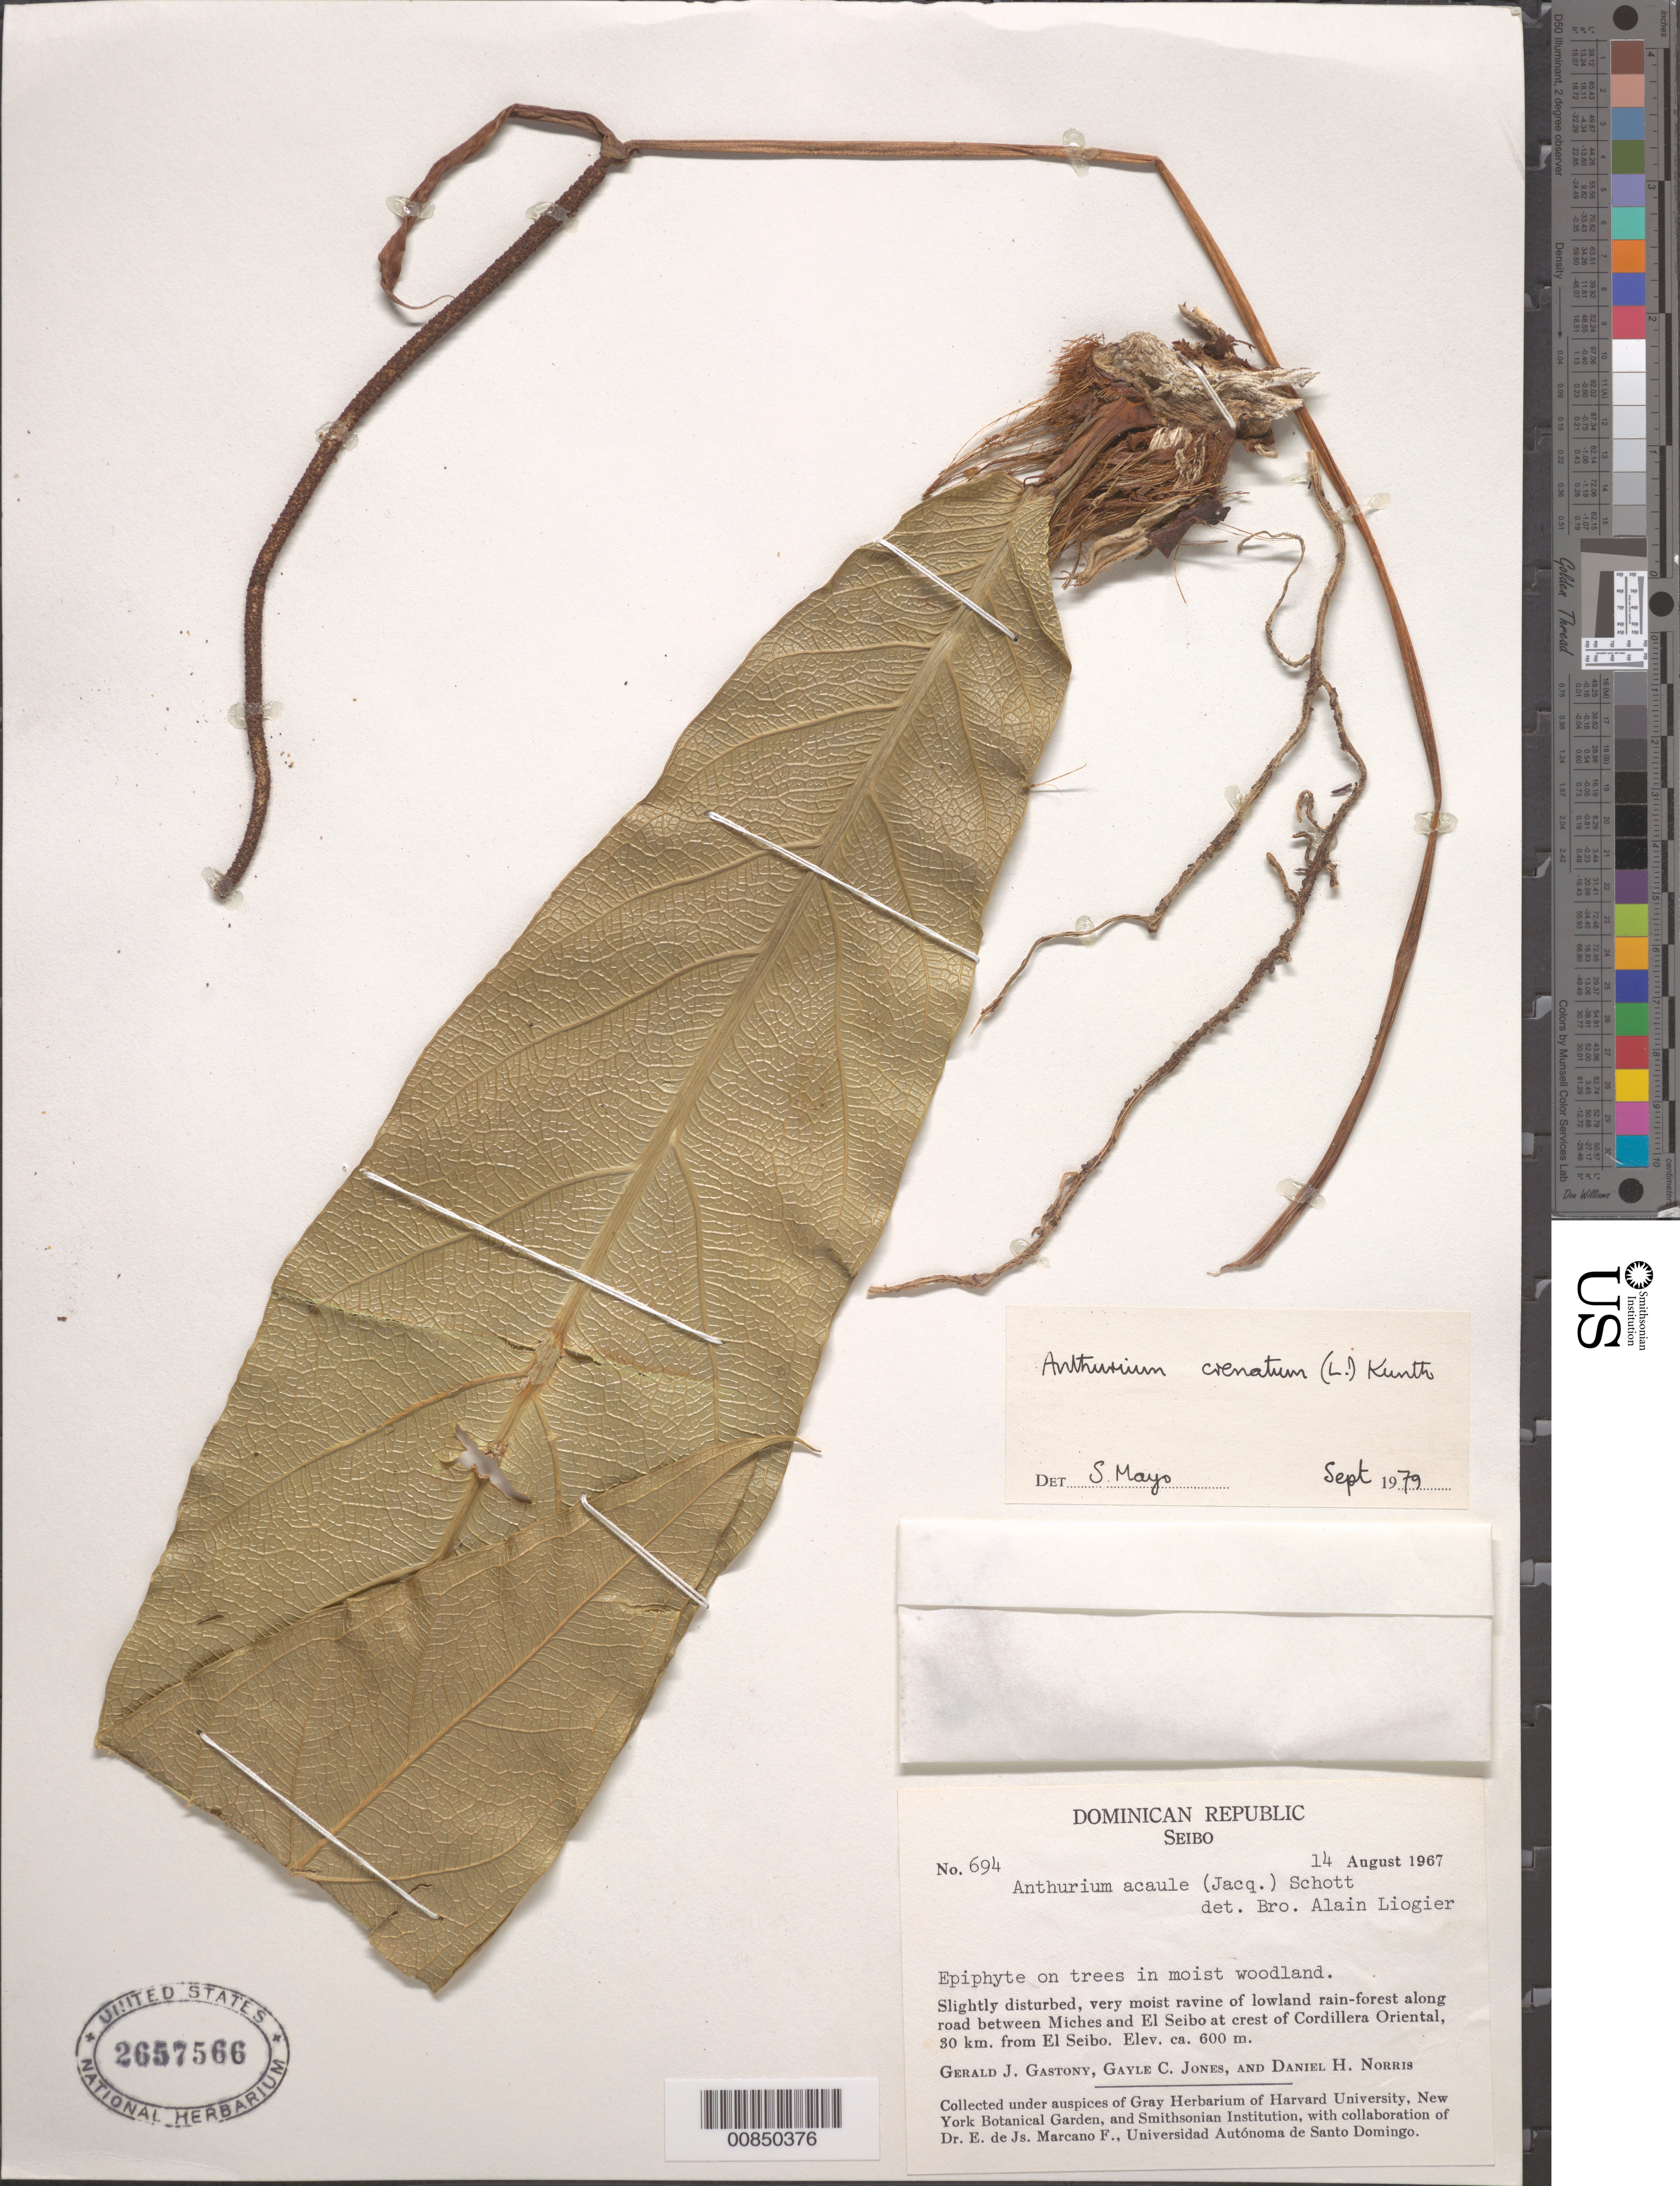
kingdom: Plantae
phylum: Tracheophyta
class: Liliopsida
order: Alismatales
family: Araceae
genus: Anthurium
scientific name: Anthurium crenatum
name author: (L.) Kunth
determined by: Mayo, S.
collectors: G. Gastony, G. C. Jones & D. H. Norris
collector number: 694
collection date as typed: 14 Aug 1967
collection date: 1967-08-14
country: Dominican Republic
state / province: El Seibo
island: Hispaniola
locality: Along road between Miches and El Seibo at crest of Cordillera Oriental, 30 km. from El Seibo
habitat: On trees in moist woodland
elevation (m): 600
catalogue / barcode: US 2657566